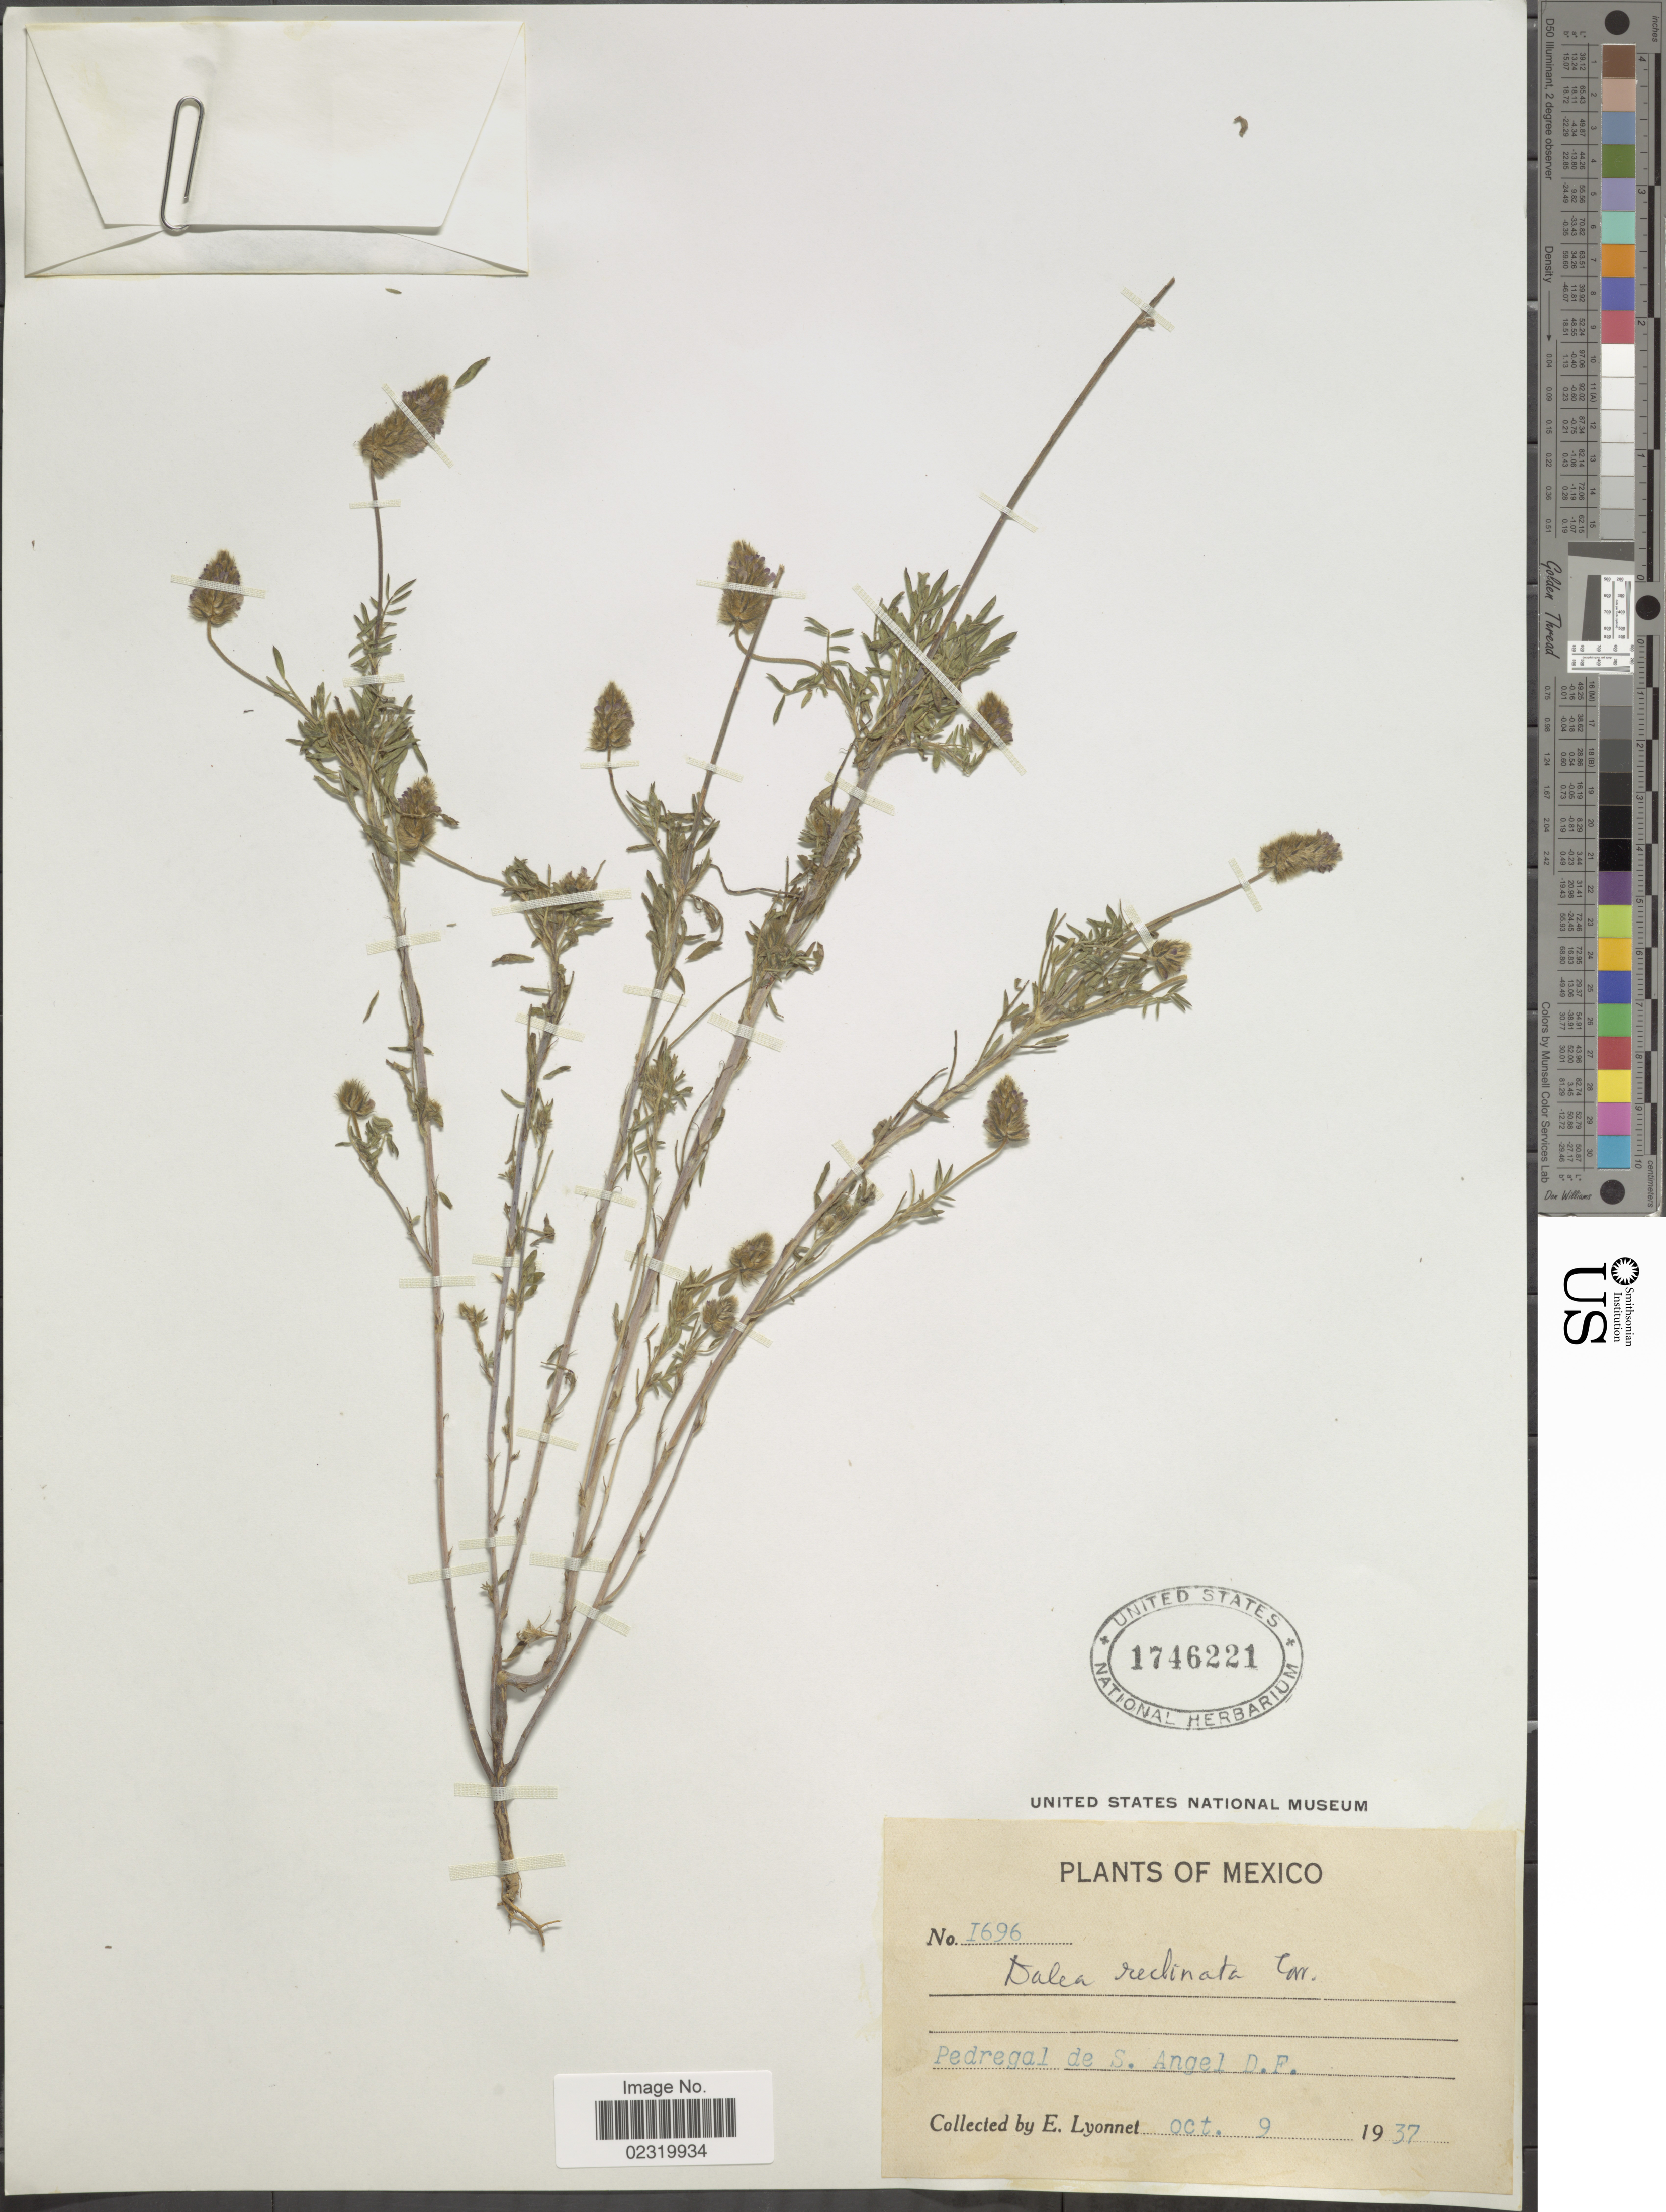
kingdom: Plantae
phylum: Tracheophyta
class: Magnoliopsida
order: Fabales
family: Fabaceae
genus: Dalea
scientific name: Dalea reclinata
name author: (Cav.) Willd.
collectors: E. Lyonnet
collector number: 1696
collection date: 1937-10-09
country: Mexico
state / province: Distrito Federal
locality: Pedregal de S. Angel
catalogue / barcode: US 1746221